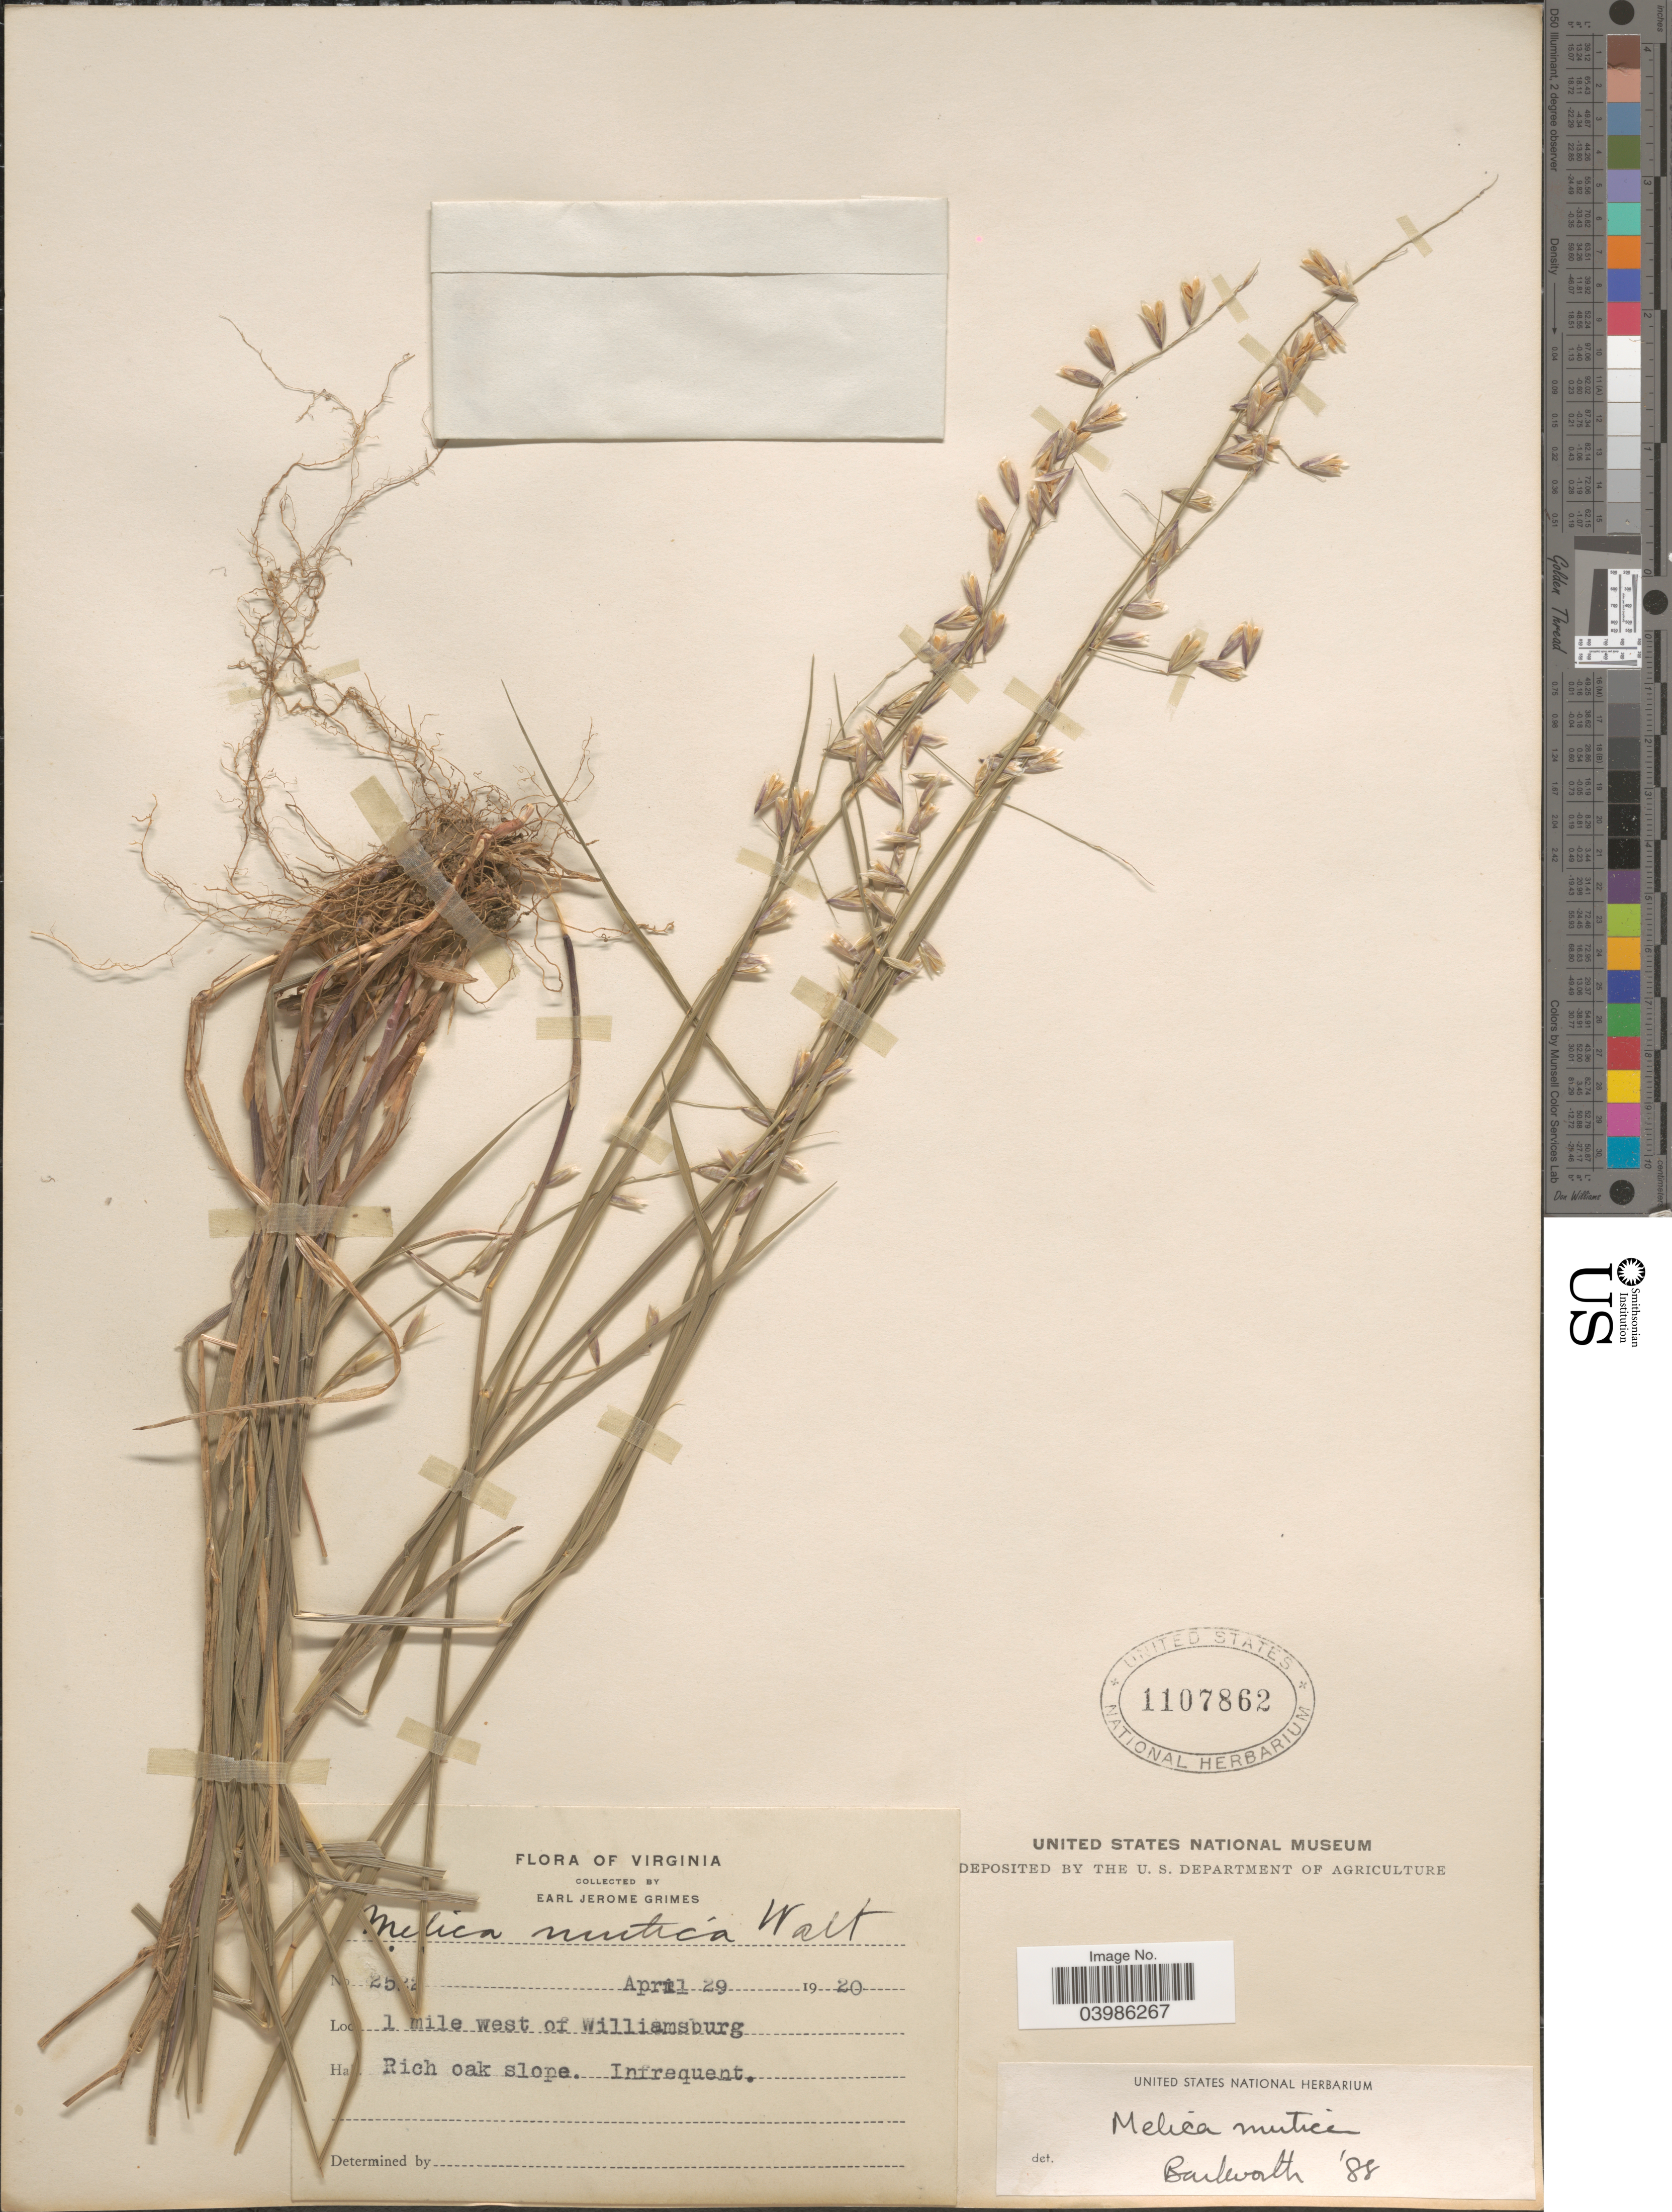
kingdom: Plantae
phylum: Tracheophyta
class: Liliopsida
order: Poales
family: Poaceae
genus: Melica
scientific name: Melica mutica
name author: Walter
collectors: E. J. Grimes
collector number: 2522*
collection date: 1920-04-29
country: United States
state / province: Virginia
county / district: City of Williamsburg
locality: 1 mile west of Williamsburg.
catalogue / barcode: US 1107862